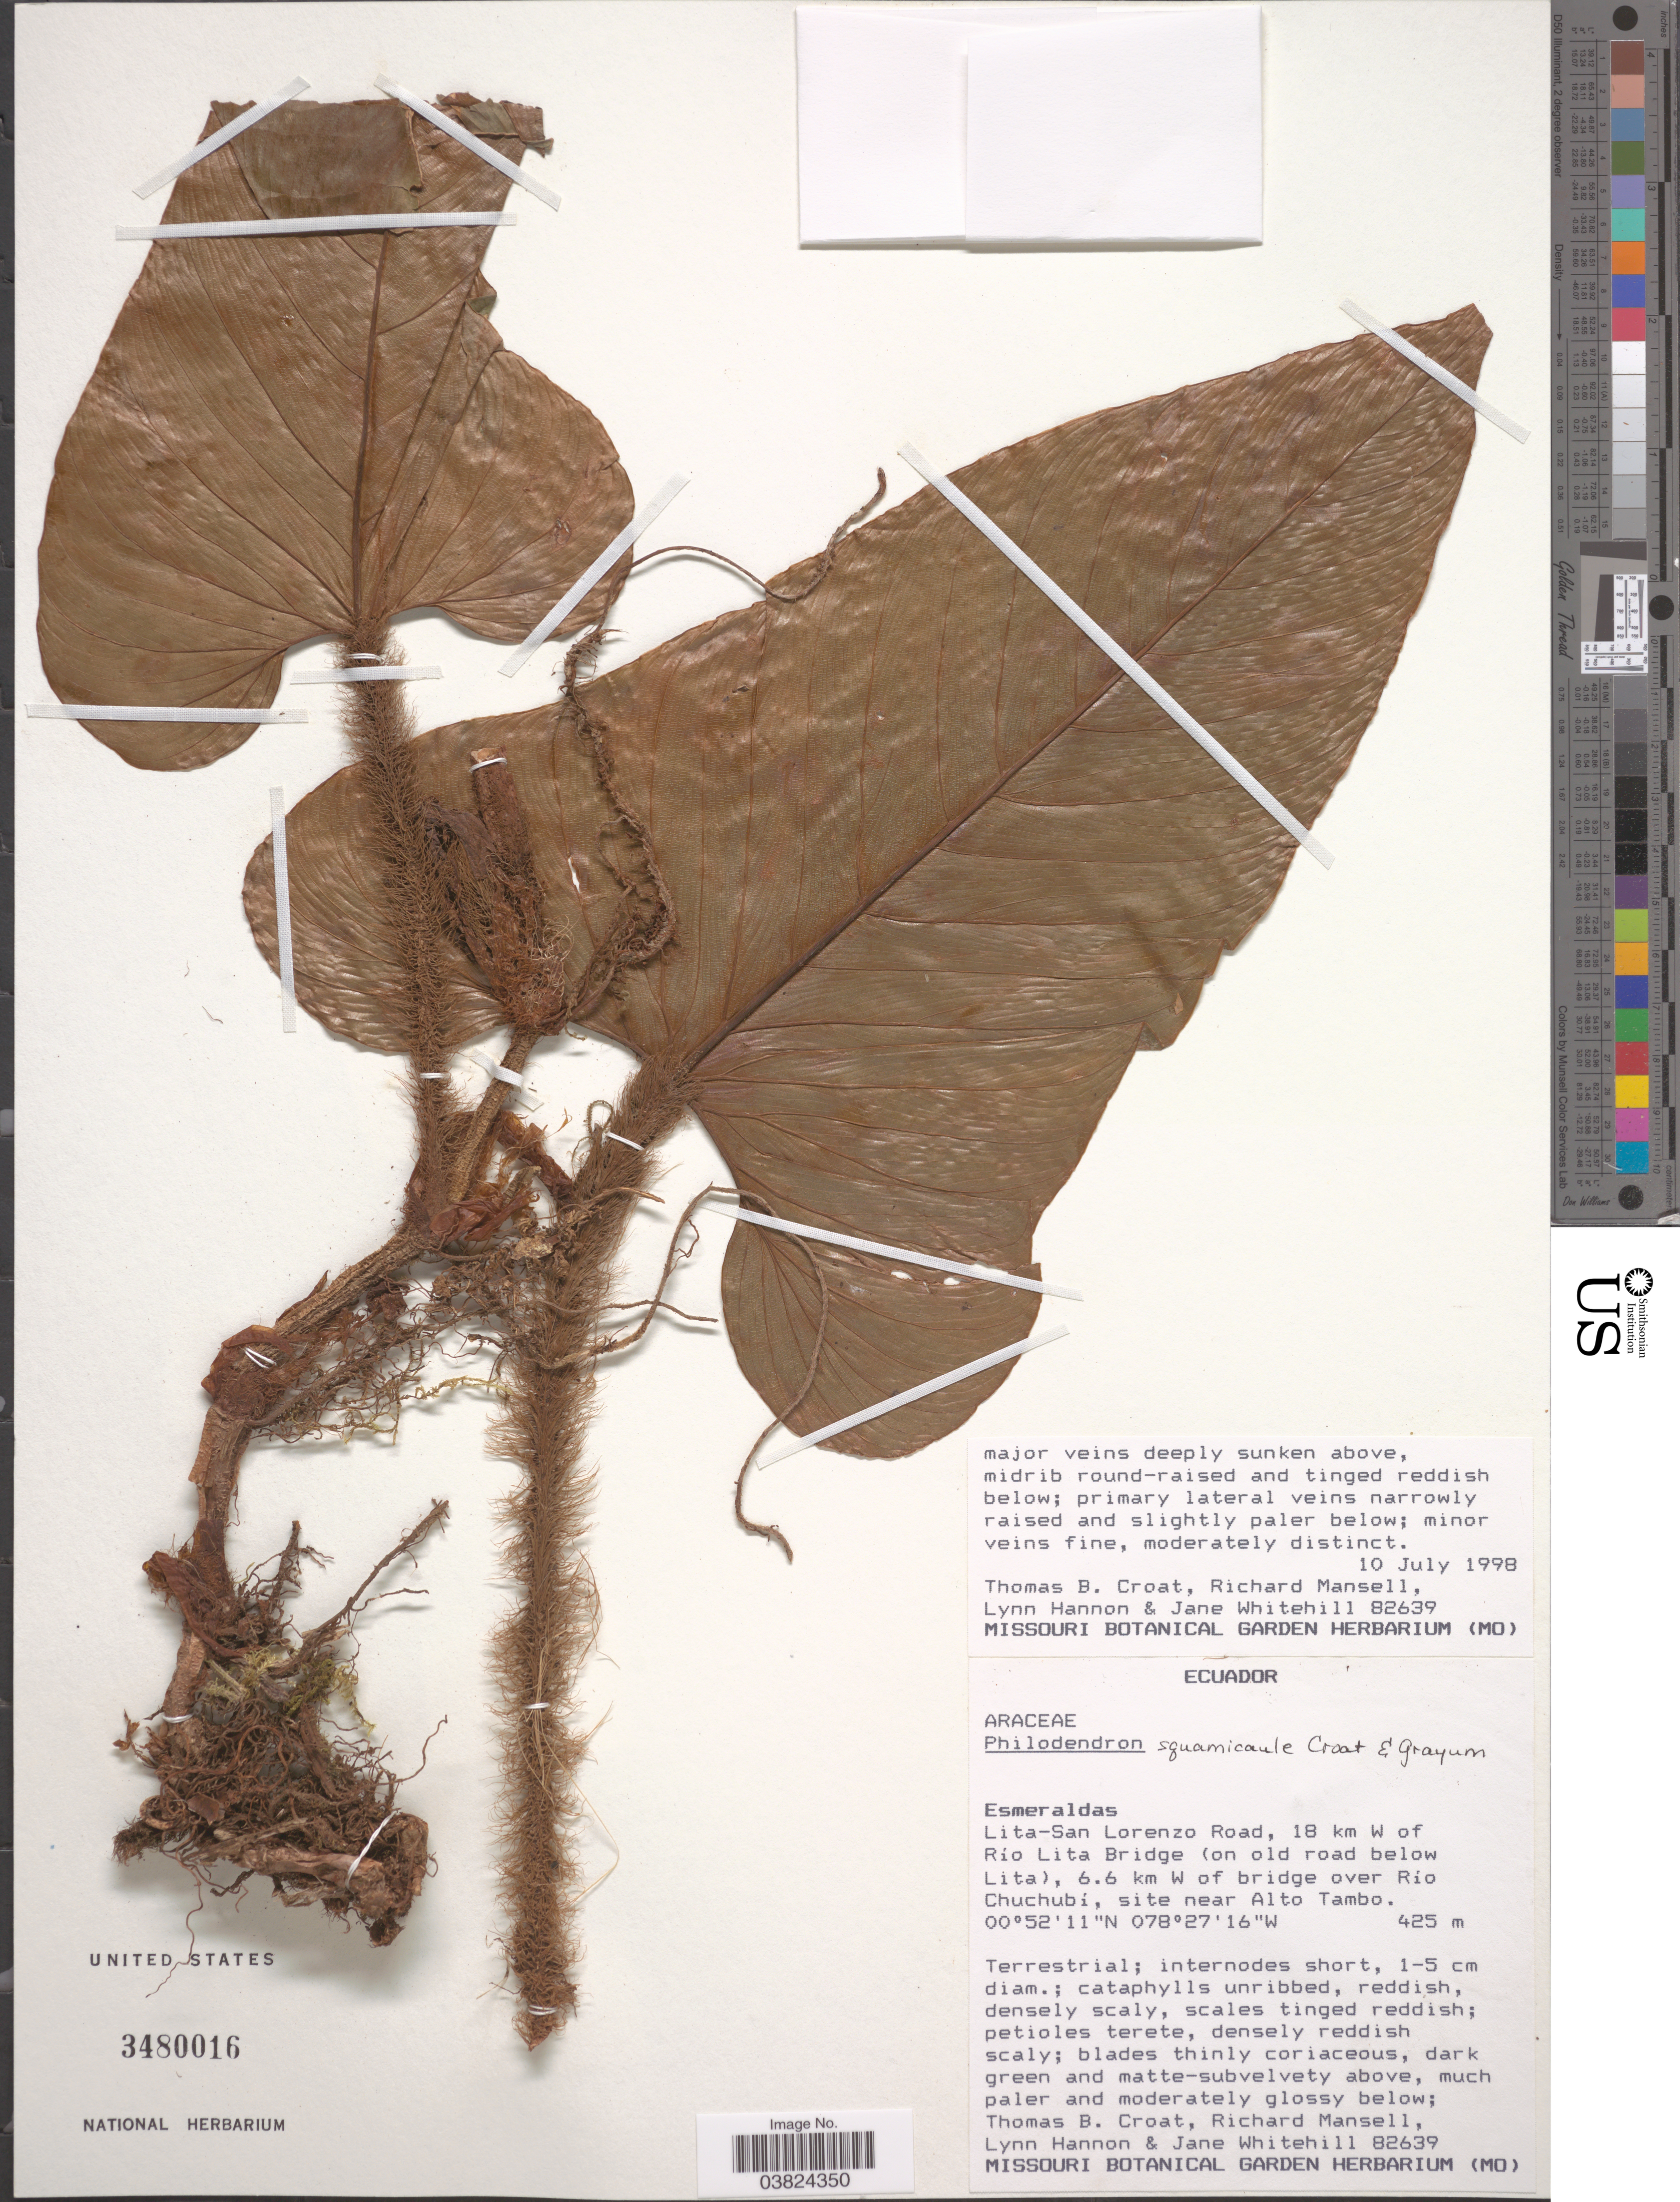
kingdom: Plantae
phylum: Tracheophyta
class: Liliopsida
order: Alismatales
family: Araceae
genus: Philodendron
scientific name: Philodendron squamicaule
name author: Croat & Grayum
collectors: T. B. Croat, R. Mansell, L. Hannon & J. Whitehill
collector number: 82639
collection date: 1998-07-10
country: Ecuador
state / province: Esmeraldas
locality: Lita-San Lorenzo Road, 18 km W of Río Lita Bridge (on old road below Lita), 6.6 km W of bridge over Río Chuchubí, site near Alto Tambo.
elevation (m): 425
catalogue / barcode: US 3480016